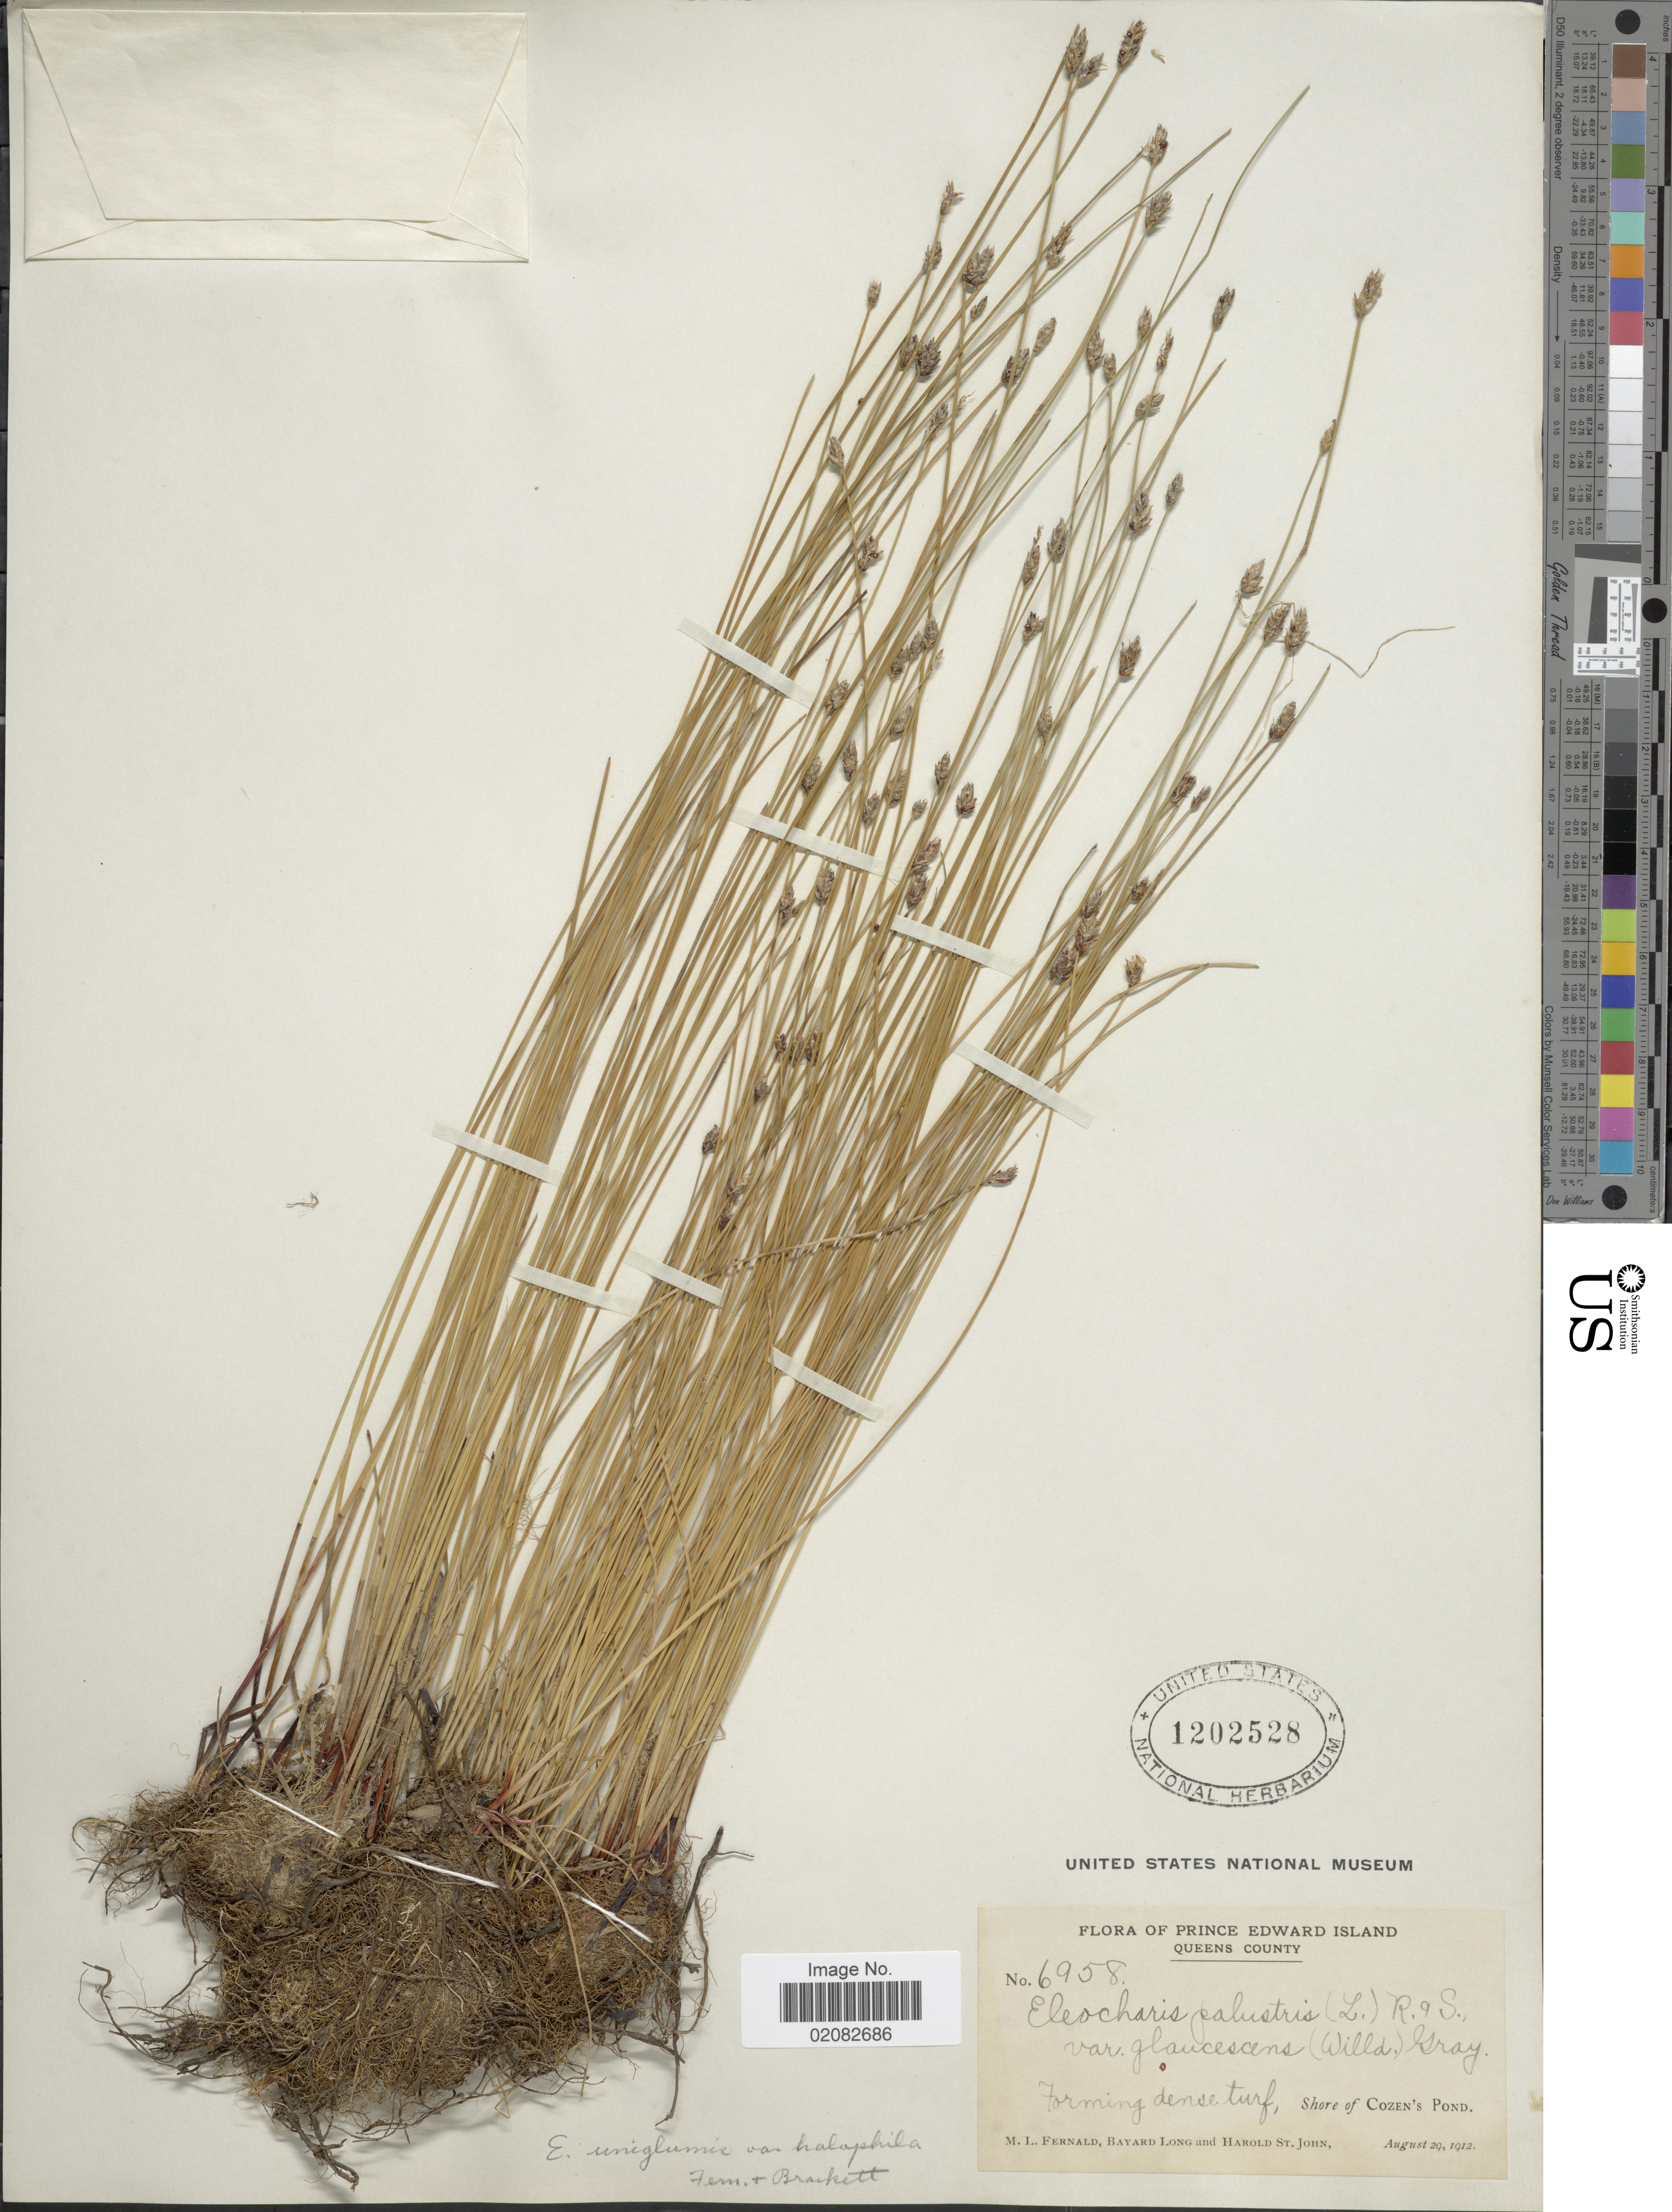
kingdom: Plantae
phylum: Tracheophyta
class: Liliopsida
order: Poales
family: Cyperaceae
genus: Eleocharis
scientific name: Eleocharis halophila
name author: (Fernald & Brackett) Fernald & Brackett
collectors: M. L. Fernald, B. Long & H. St. John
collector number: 6958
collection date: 1912-08-29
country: Canada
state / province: Prince Edward Island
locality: Prince Edward Island, Queens County, shore of Cozen's Pond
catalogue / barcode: US 1202528